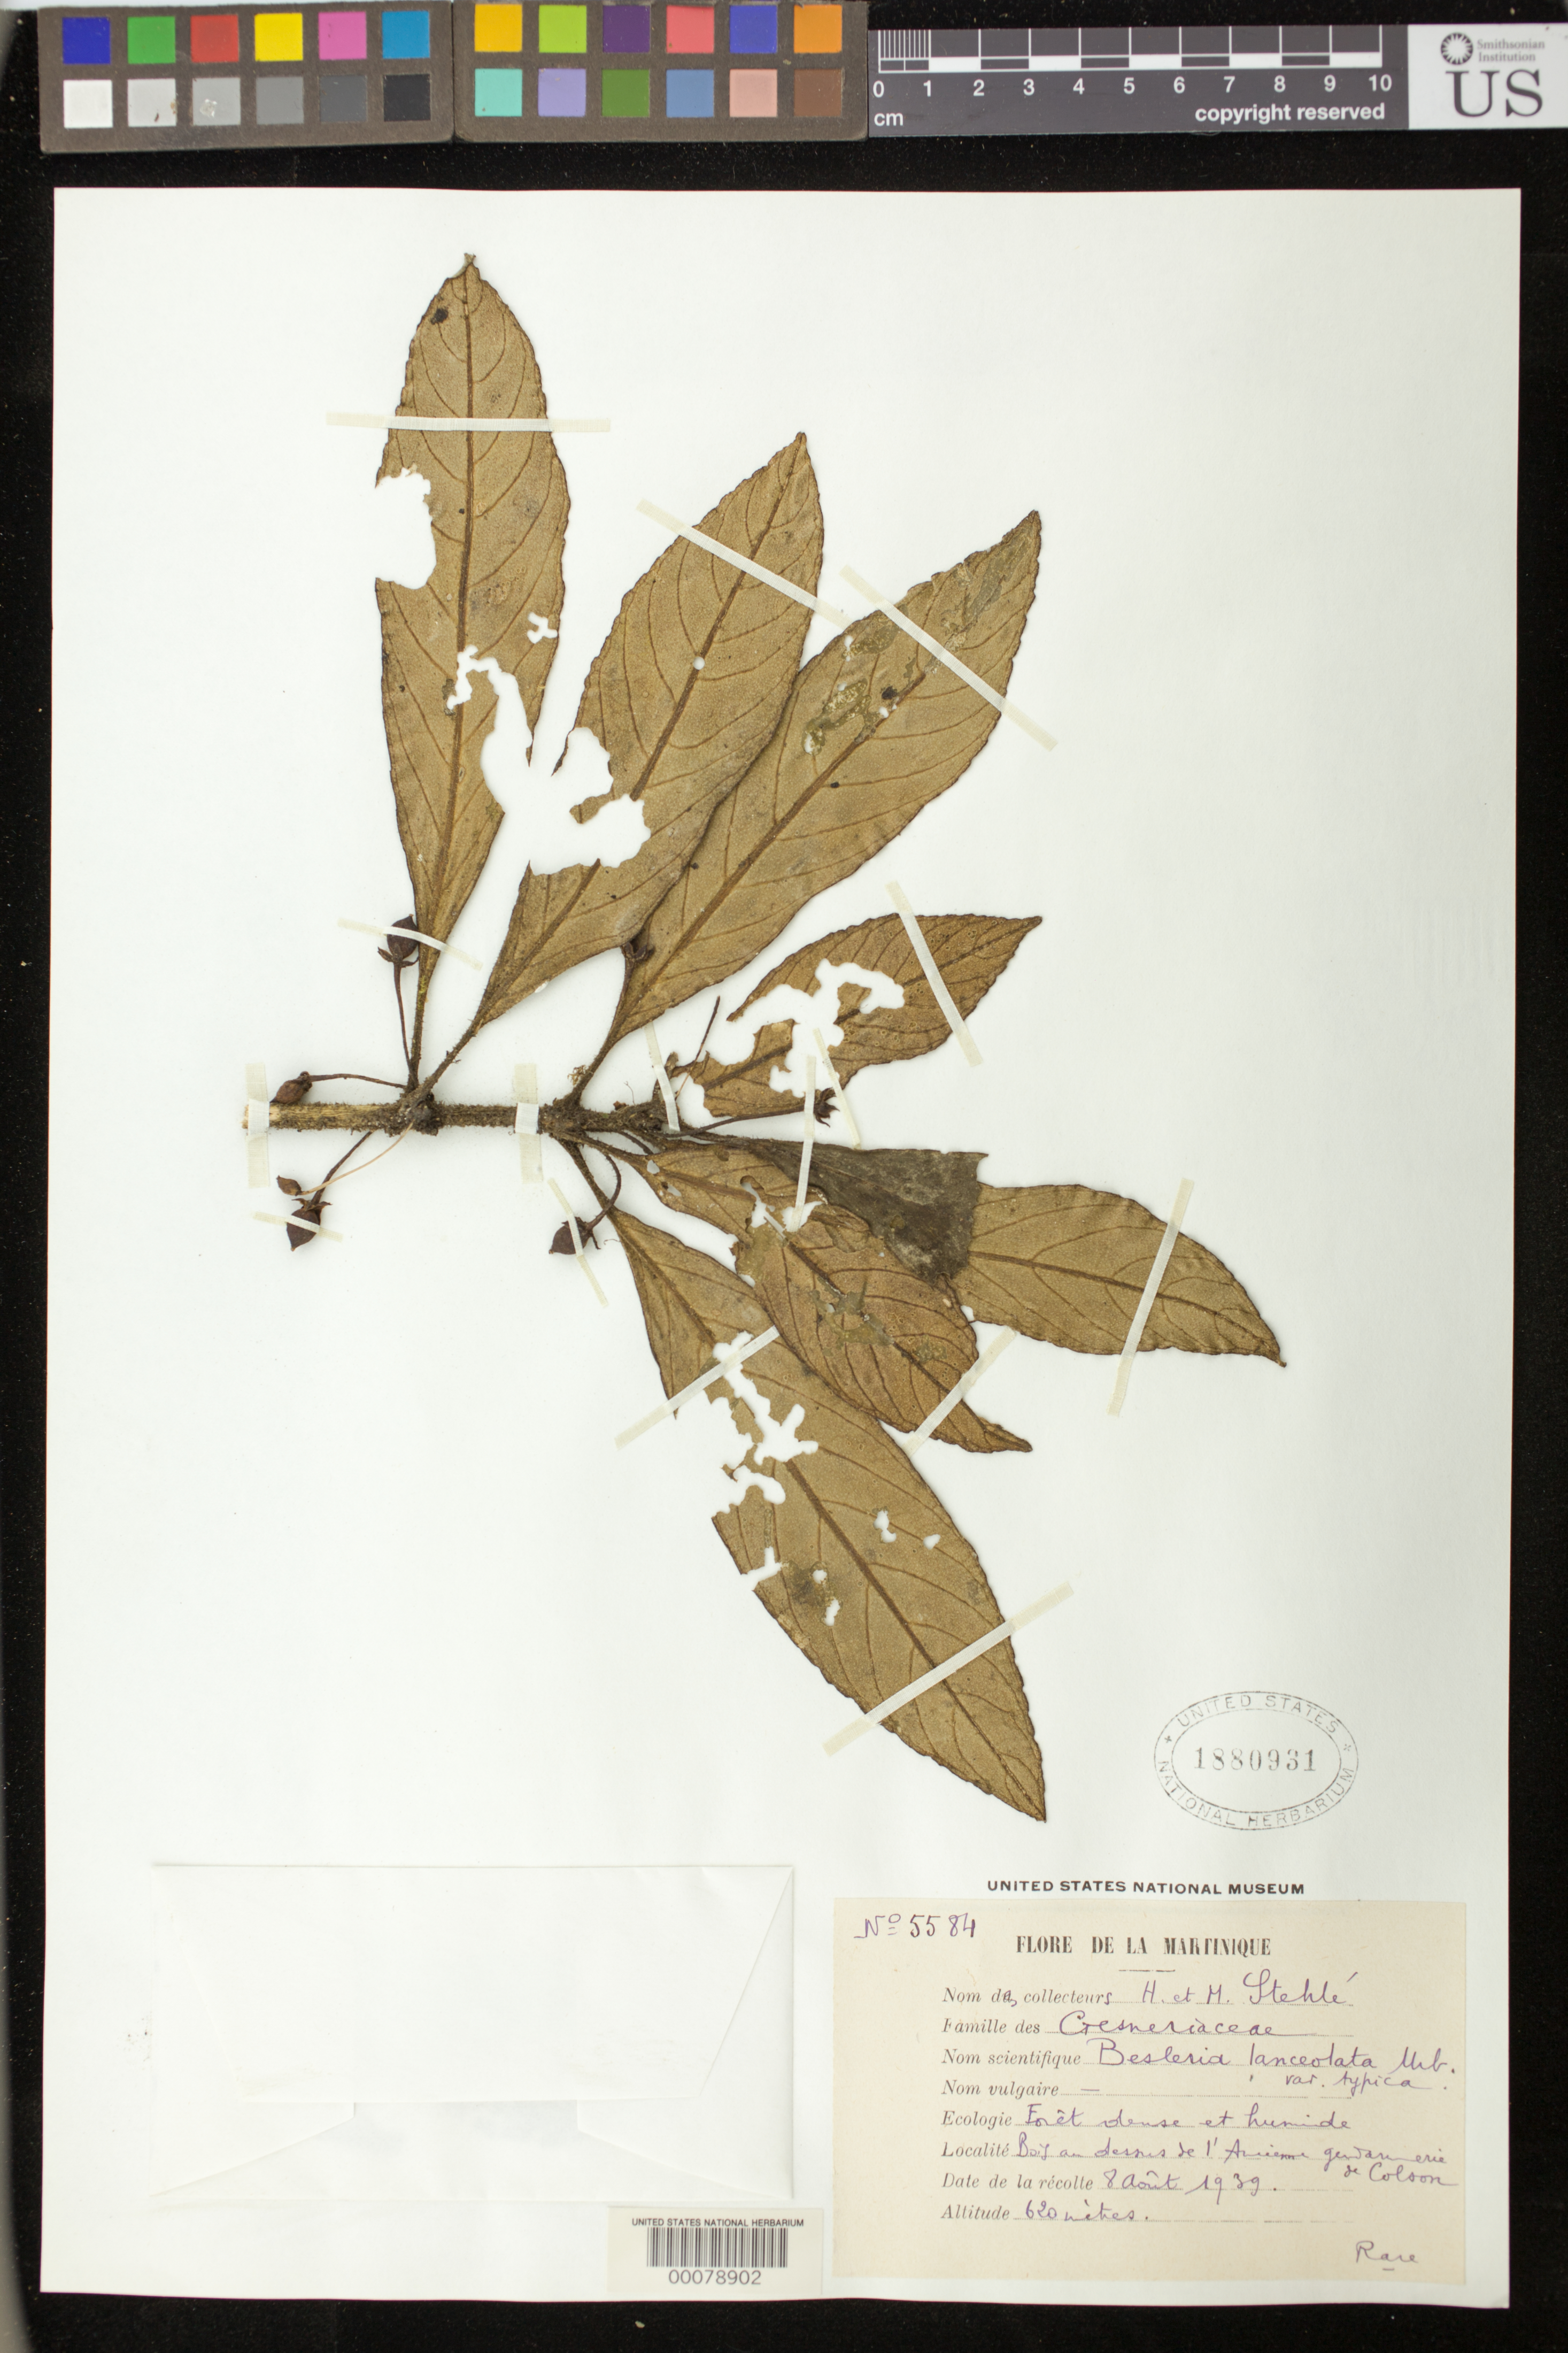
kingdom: Plantae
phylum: Tracheophyta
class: Magnoliopsida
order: Lamiales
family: Gesneriaceae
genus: Besleria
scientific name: Besleria lanceolata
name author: Urb.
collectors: H. Stehlé & M. Stehlé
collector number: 5584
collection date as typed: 08 Aug 1939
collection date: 1939-08-08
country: Martinique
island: Martinique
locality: Colson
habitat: Dense, humid forest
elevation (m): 620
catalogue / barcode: US 1880931